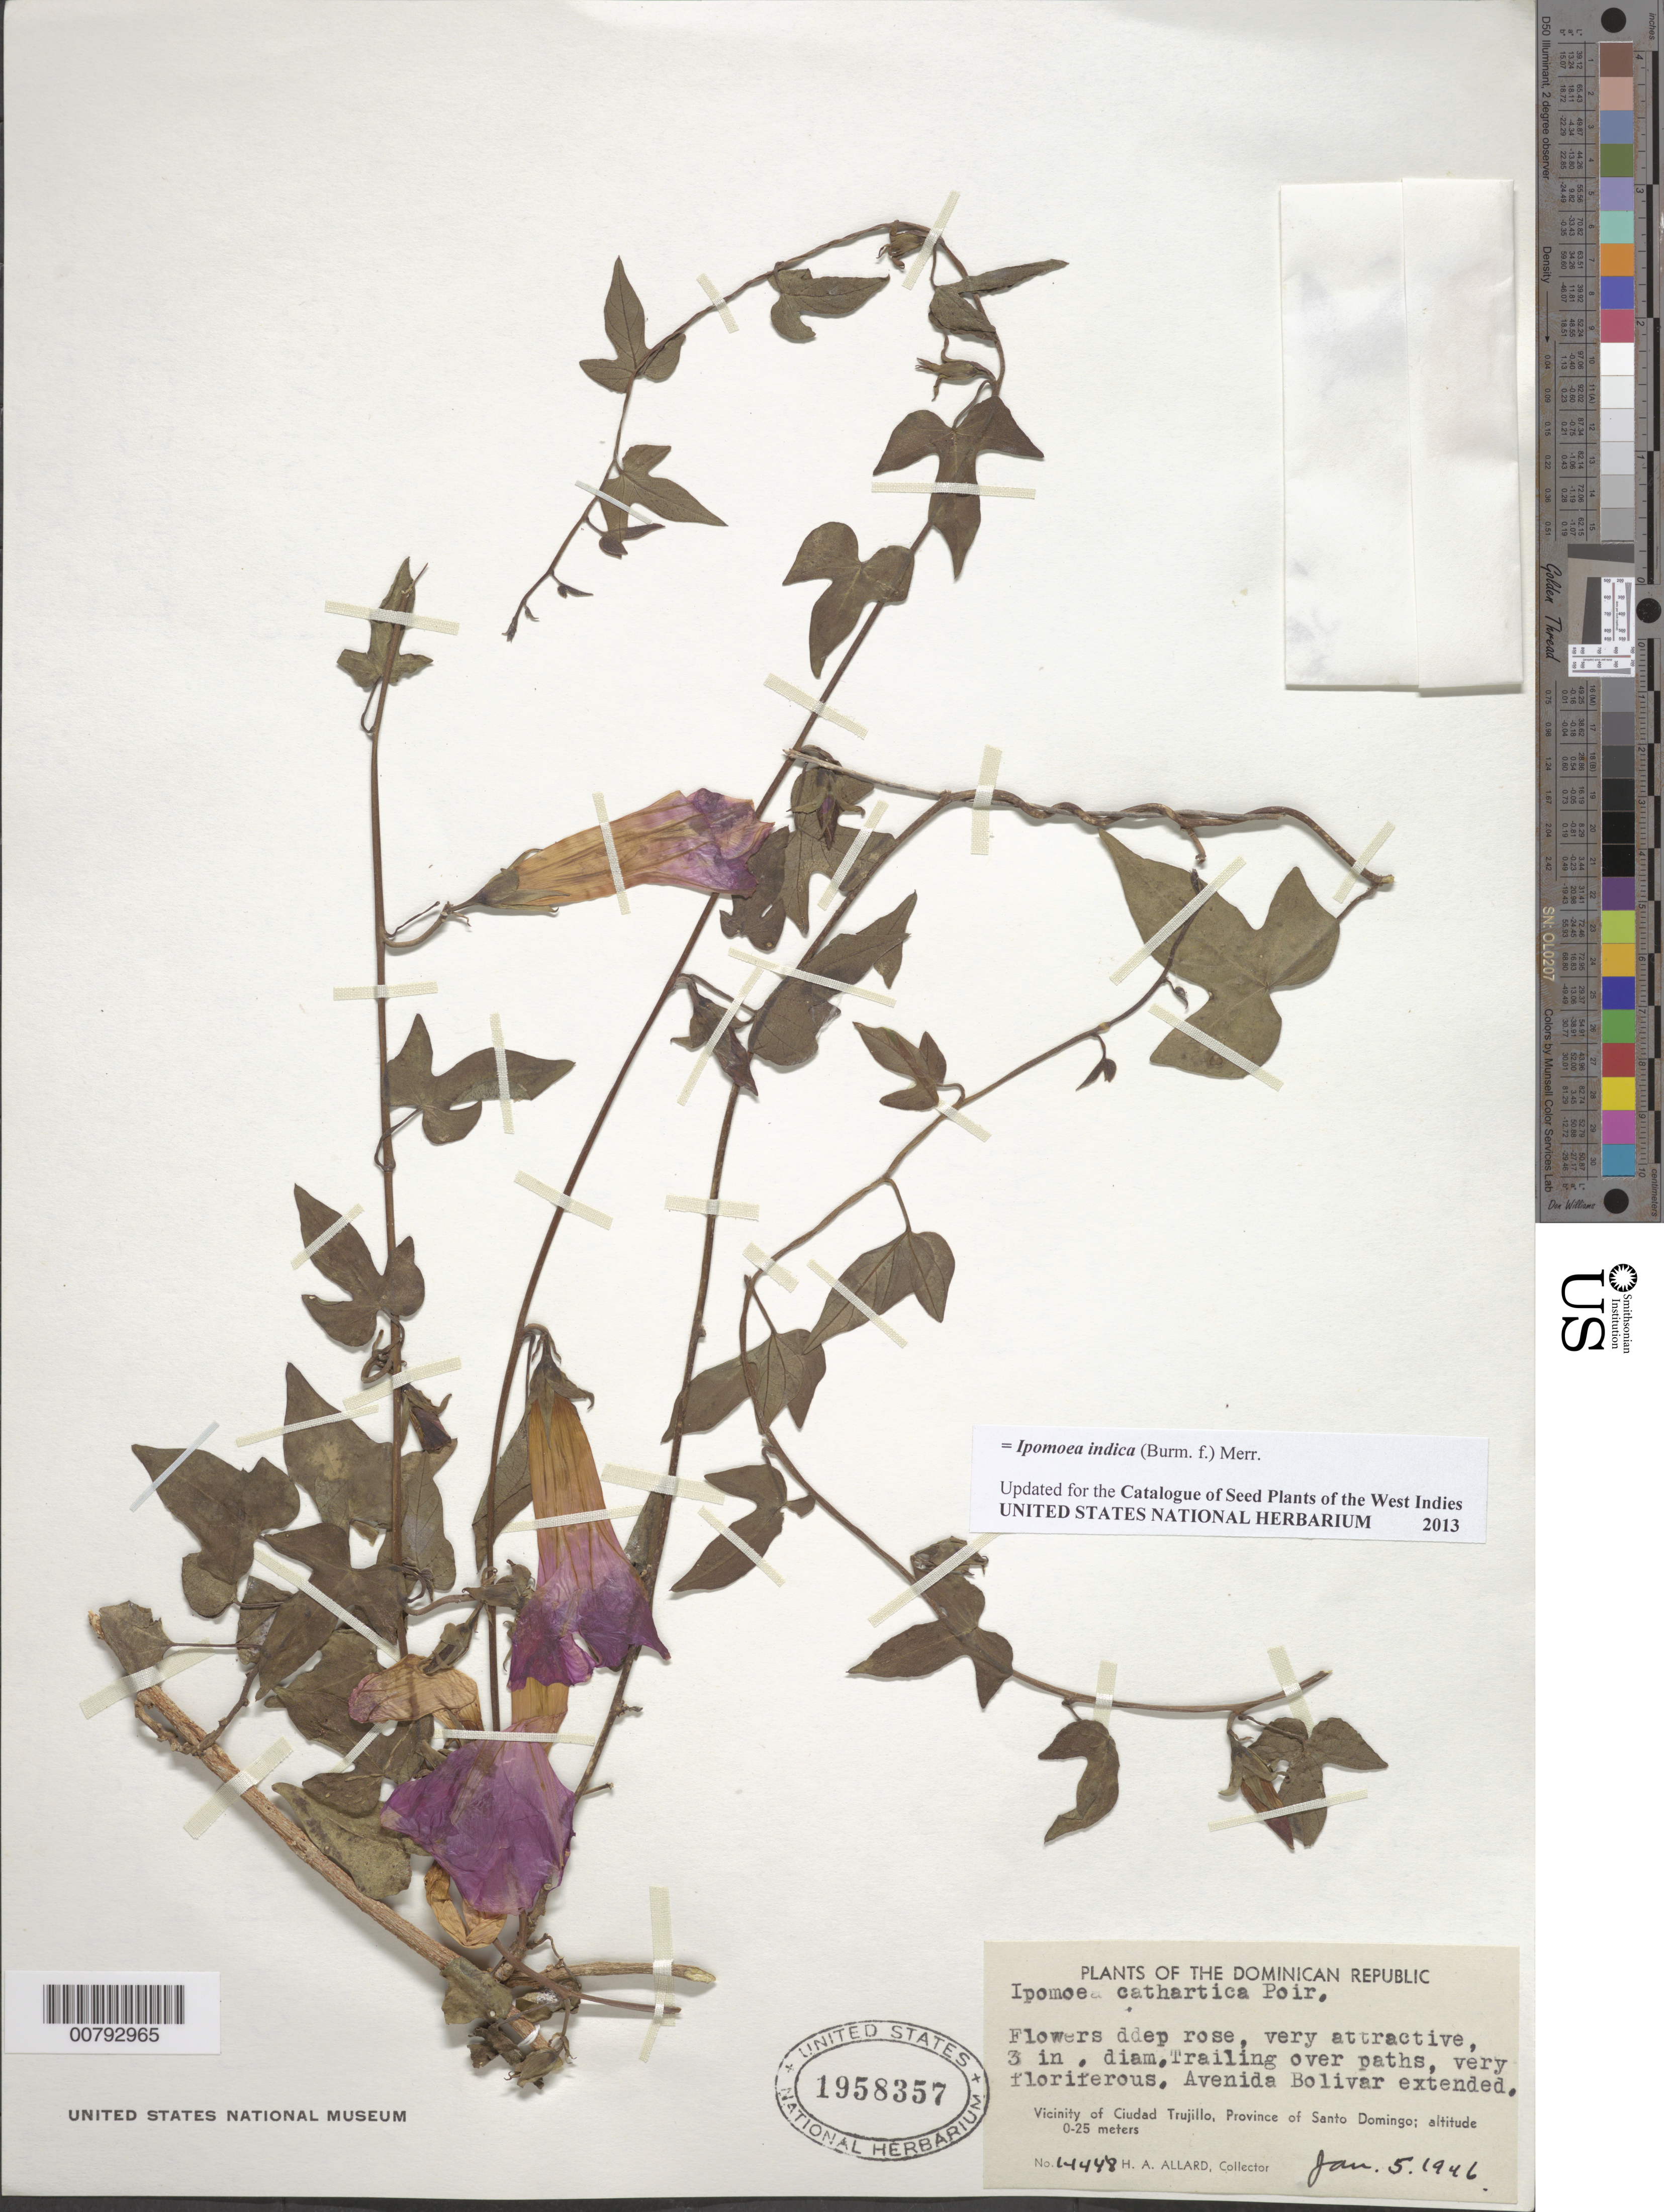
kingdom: Plantae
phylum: Tracheophyta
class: Magnoliopsida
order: Solanales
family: Convolvulaceae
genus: Ipomoea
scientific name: Ipomoea indica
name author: (Burm.) Merr.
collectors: H. A. Allard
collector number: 14448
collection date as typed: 05 Jan 1946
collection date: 1946-01-05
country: Dominican Republic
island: Hispaniola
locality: Province of Santo Domingo, vicinity of Ciudad Trujillo, Avenida Bolivar extended.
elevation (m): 0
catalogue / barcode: US 1958357